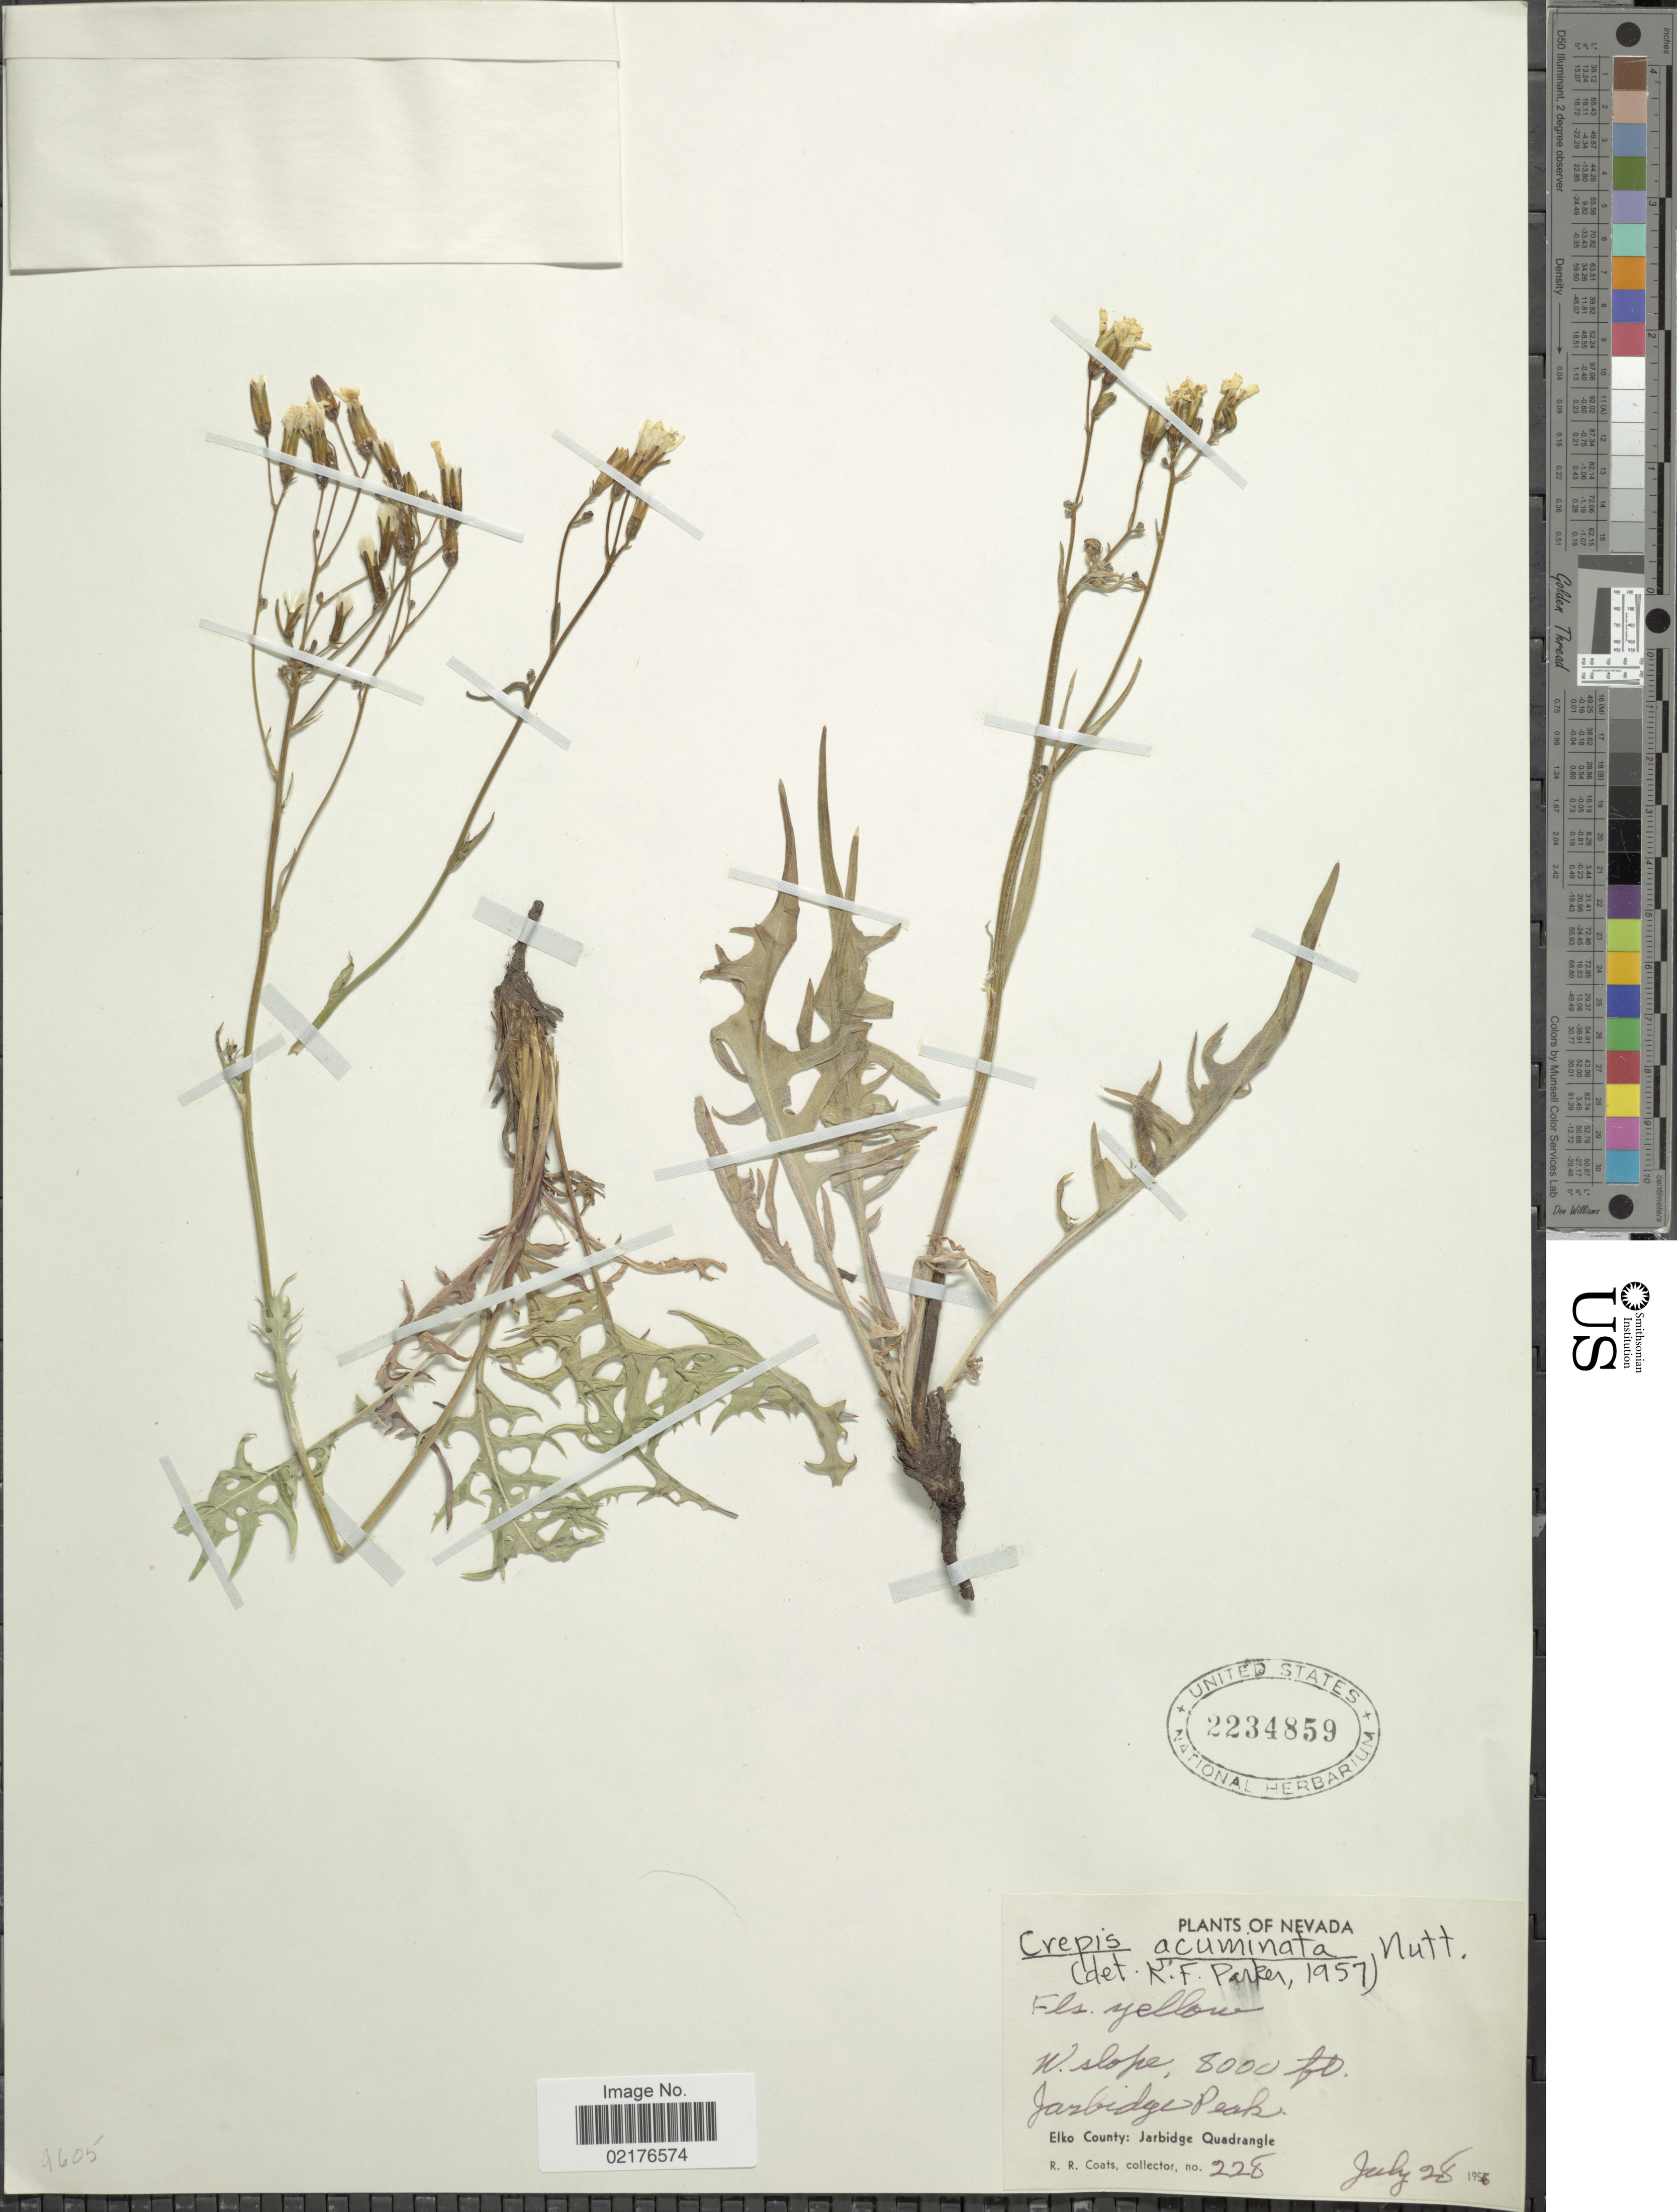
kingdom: Plantae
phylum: Tracheophyta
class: Magnoliopsida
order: Asterales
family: Asteraceae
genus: Crepis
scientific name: Crepis acuminata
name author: Nutt.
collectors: R. Coats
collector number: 228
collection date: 1956-07-28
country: United States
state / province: Nevada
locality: W. slope, Jarbidge Peak, Elko County: Jarbidge Quadrangle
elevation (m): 2438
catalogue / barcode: US 2234859